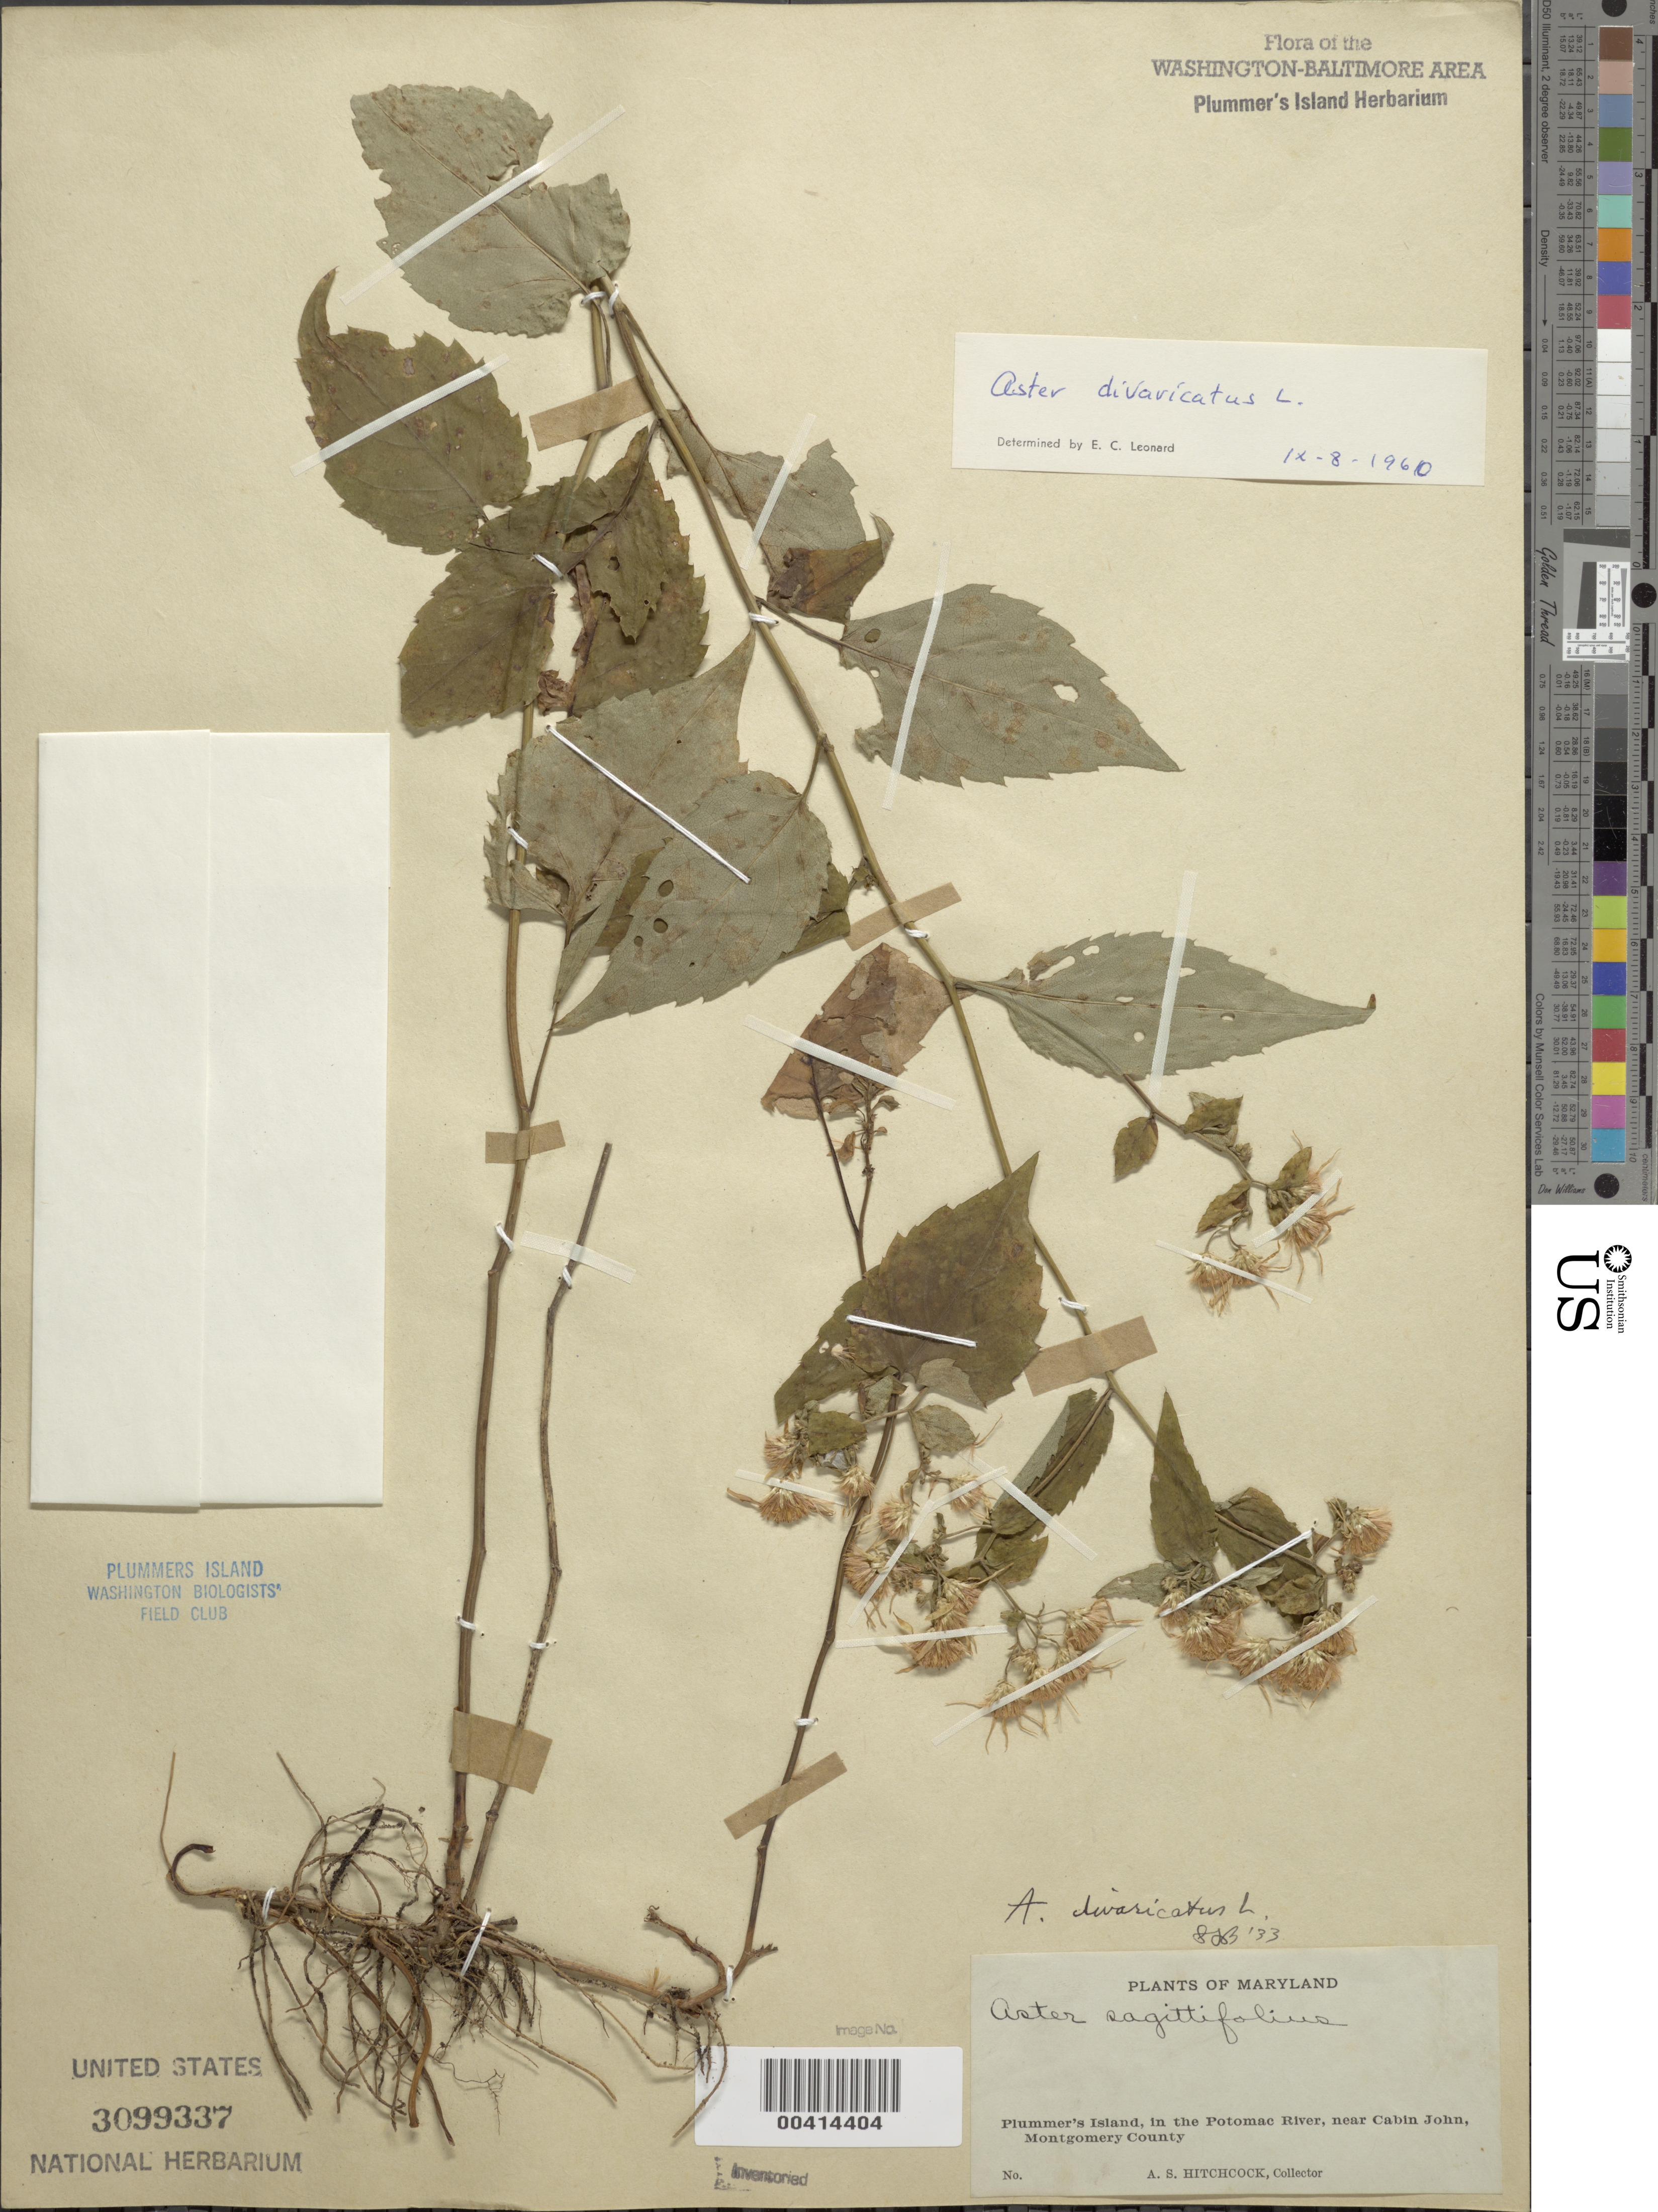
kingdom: Plantae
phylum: Tracheophyta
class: Magnoliopsida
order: Asterales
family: Asteraceae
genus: Eurybia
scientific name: Eurybia divaricata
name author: (L.) G.L. Nesom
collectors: A. S. Hitchcock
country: United States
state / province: Maryland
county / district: Montgomery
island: Plummers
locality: Plummer's Island C. & O. Canal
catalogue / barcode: US 3099337